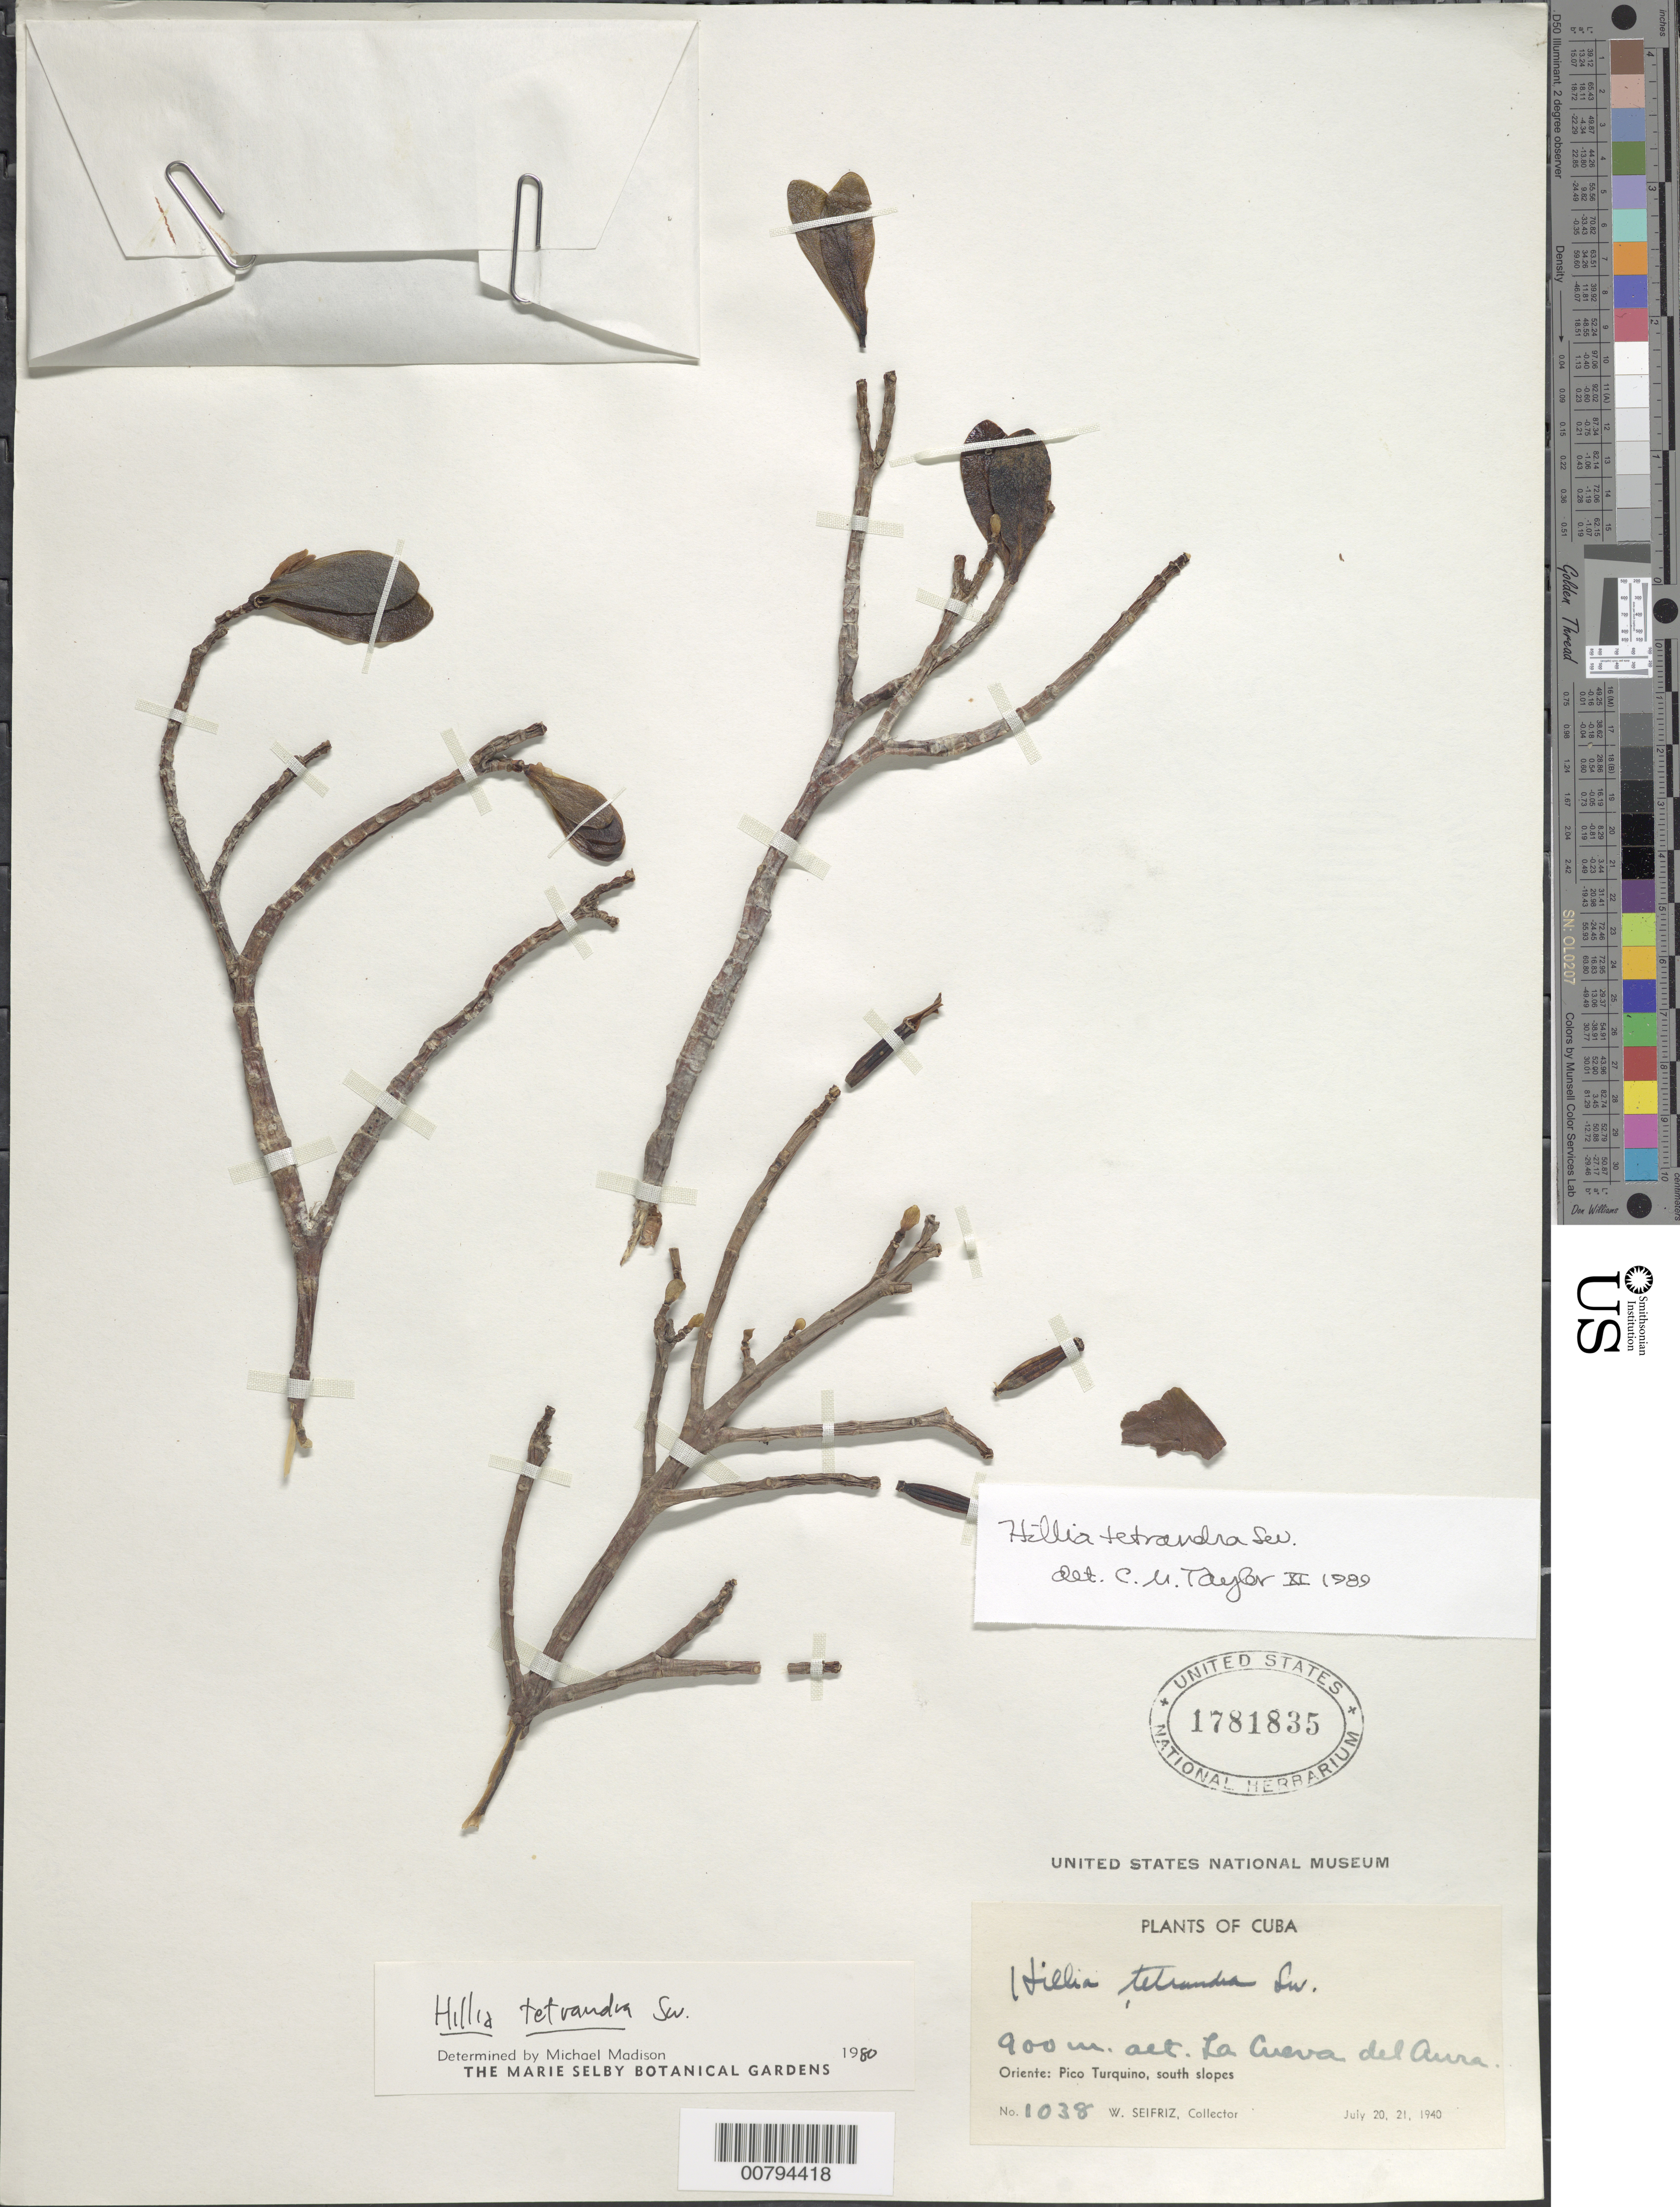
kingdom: Plantae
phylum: Tracheophyta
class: Magnoliopsida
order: Gentianales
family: Rubiaceae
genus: Hillia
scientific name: Hillia tetrandra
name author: Sw.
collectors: W. Seifriz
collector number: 1038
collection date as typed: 20 Jul 1940 to 21 Jul 1940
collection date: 1940-07-20/1940-07-21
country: Cuba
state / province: Oriente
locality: Pico Turquino, south slopes. La Cueva del Aura.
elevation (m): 900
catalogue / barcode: US 1781835